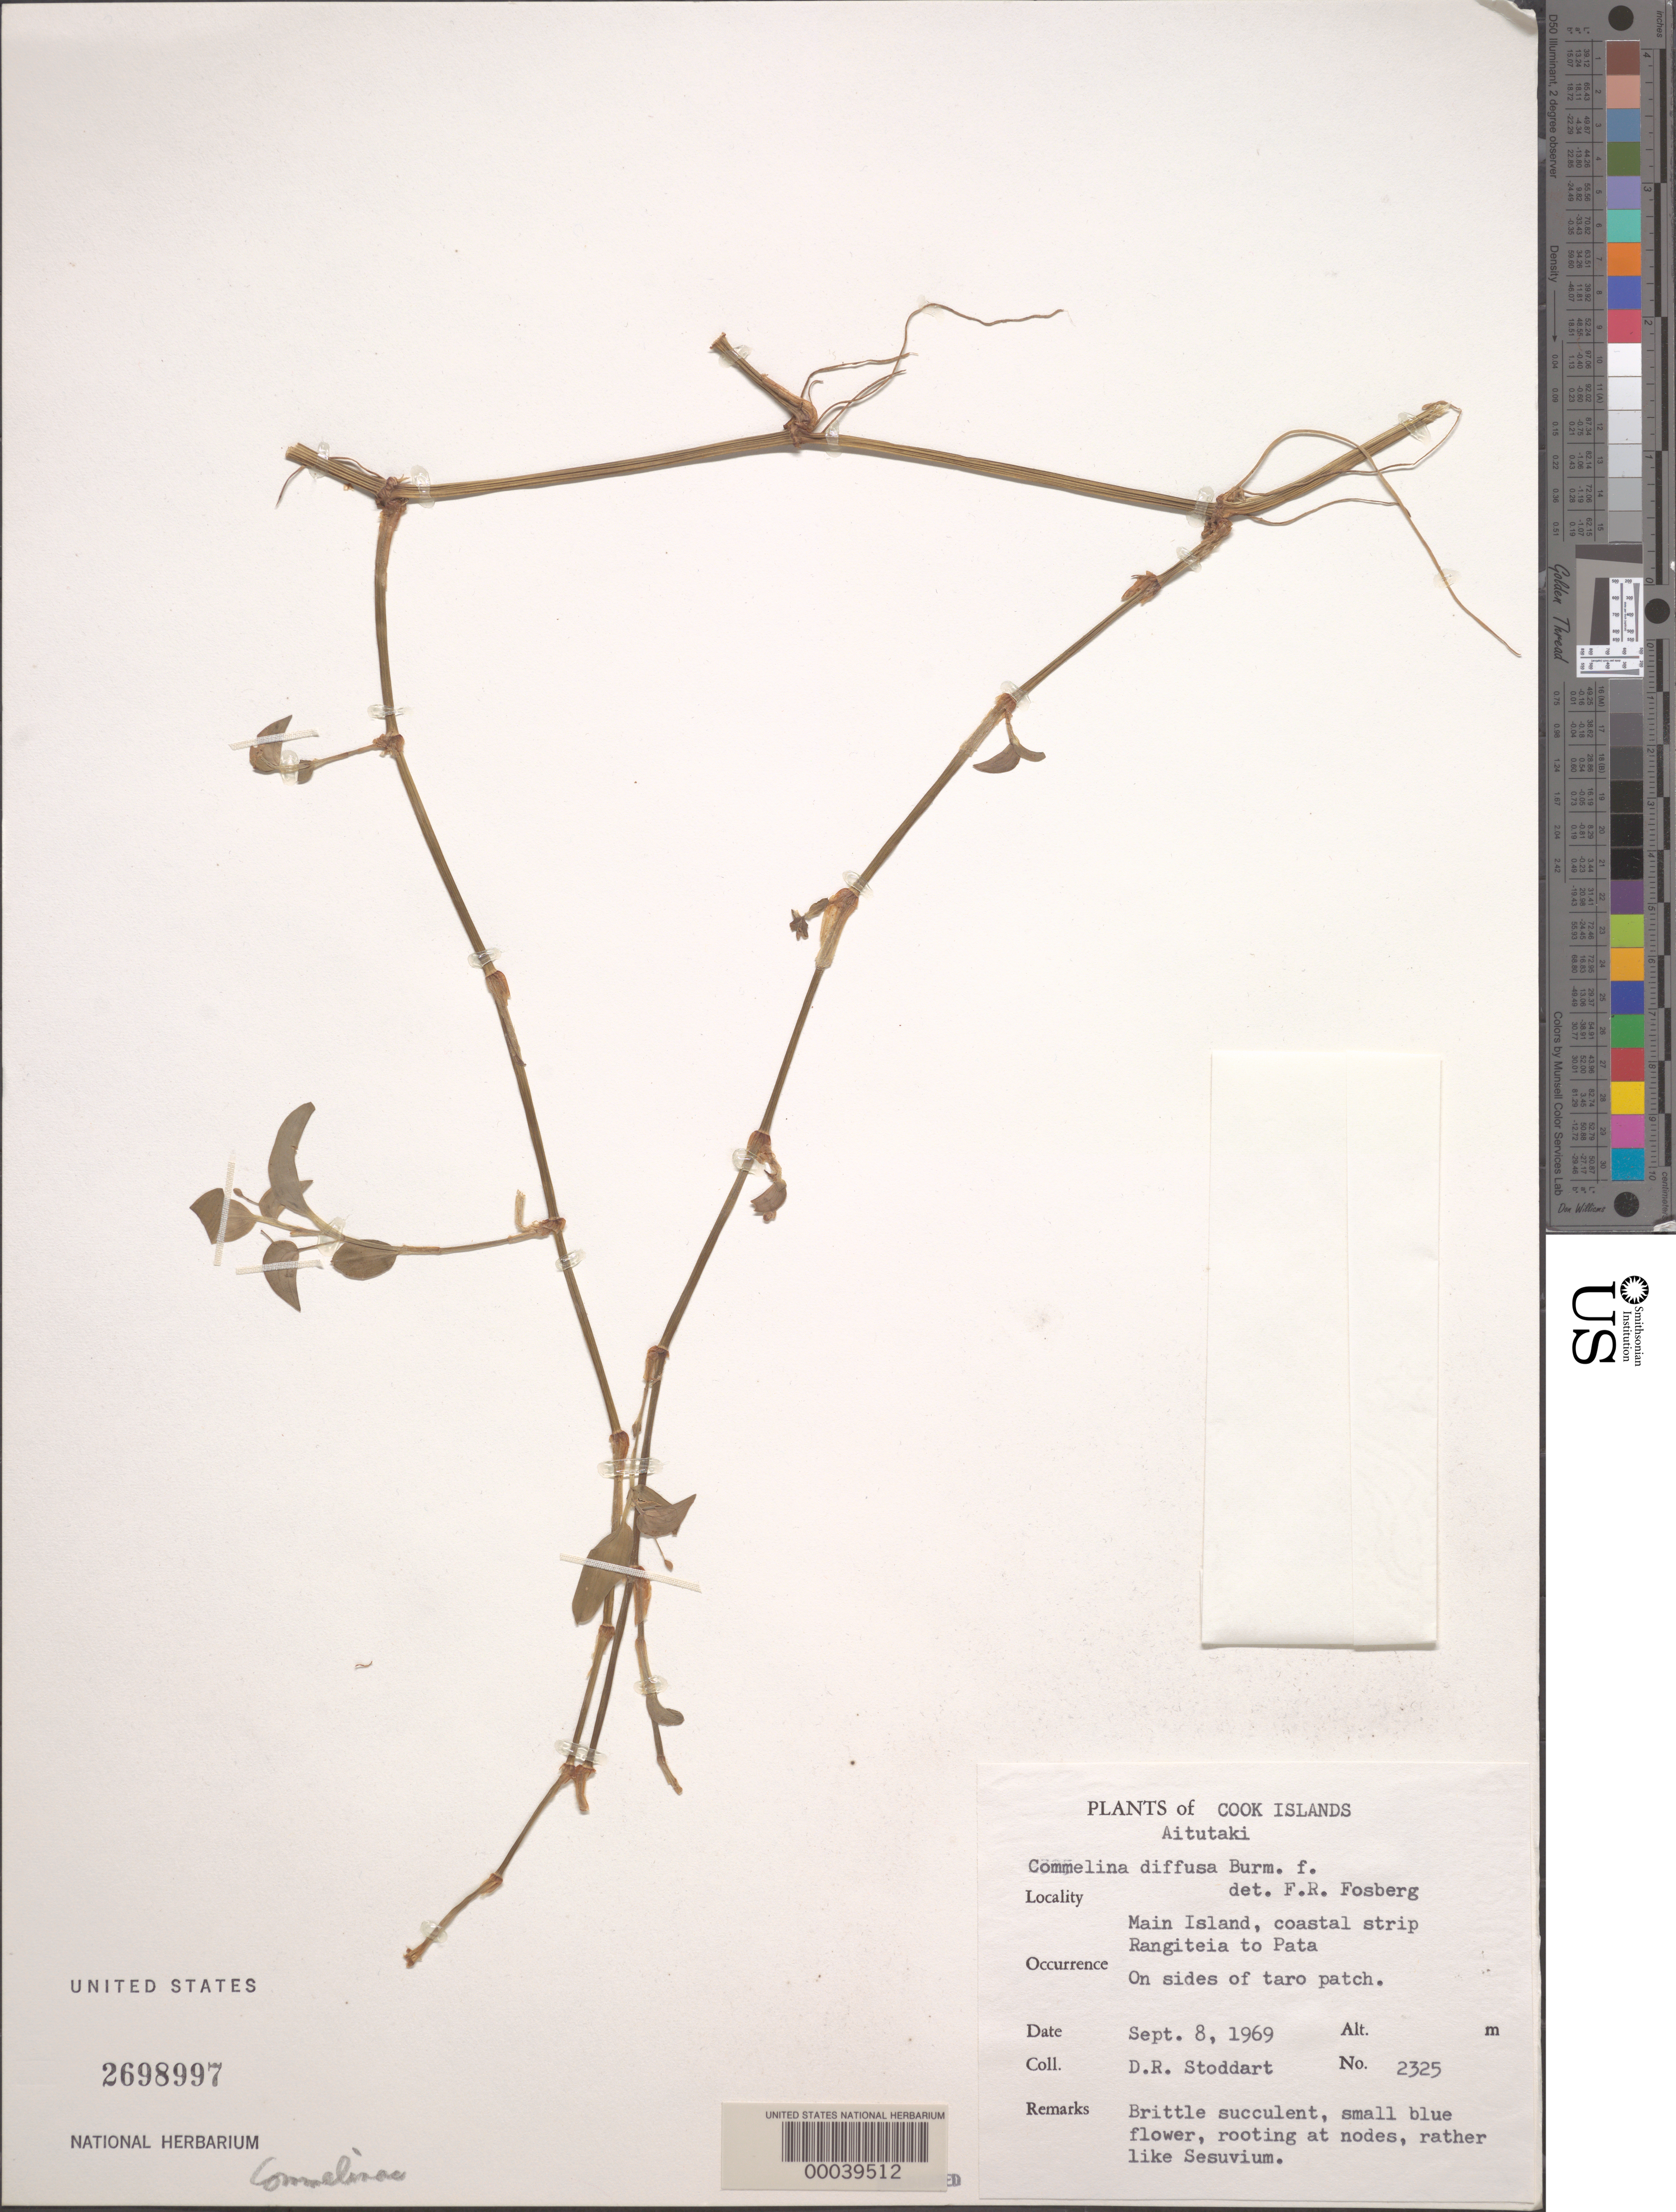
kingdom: Plantae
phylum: Tracheophyta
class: Liliopsida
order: Commelinales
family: Commelinaceae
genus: Commelina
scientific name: Commelina diffusa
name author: Burm. f.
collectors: D. R. Stoddart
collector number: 2325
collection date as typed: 08 Sep 1969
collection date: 1969-09-08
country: Cook Islands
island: Aitutaki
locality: Aitutaki; Rangiteia to Pata [Southern Cook Is.]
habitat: Coastal strip, edges of taro patch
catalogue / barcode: US 2698997